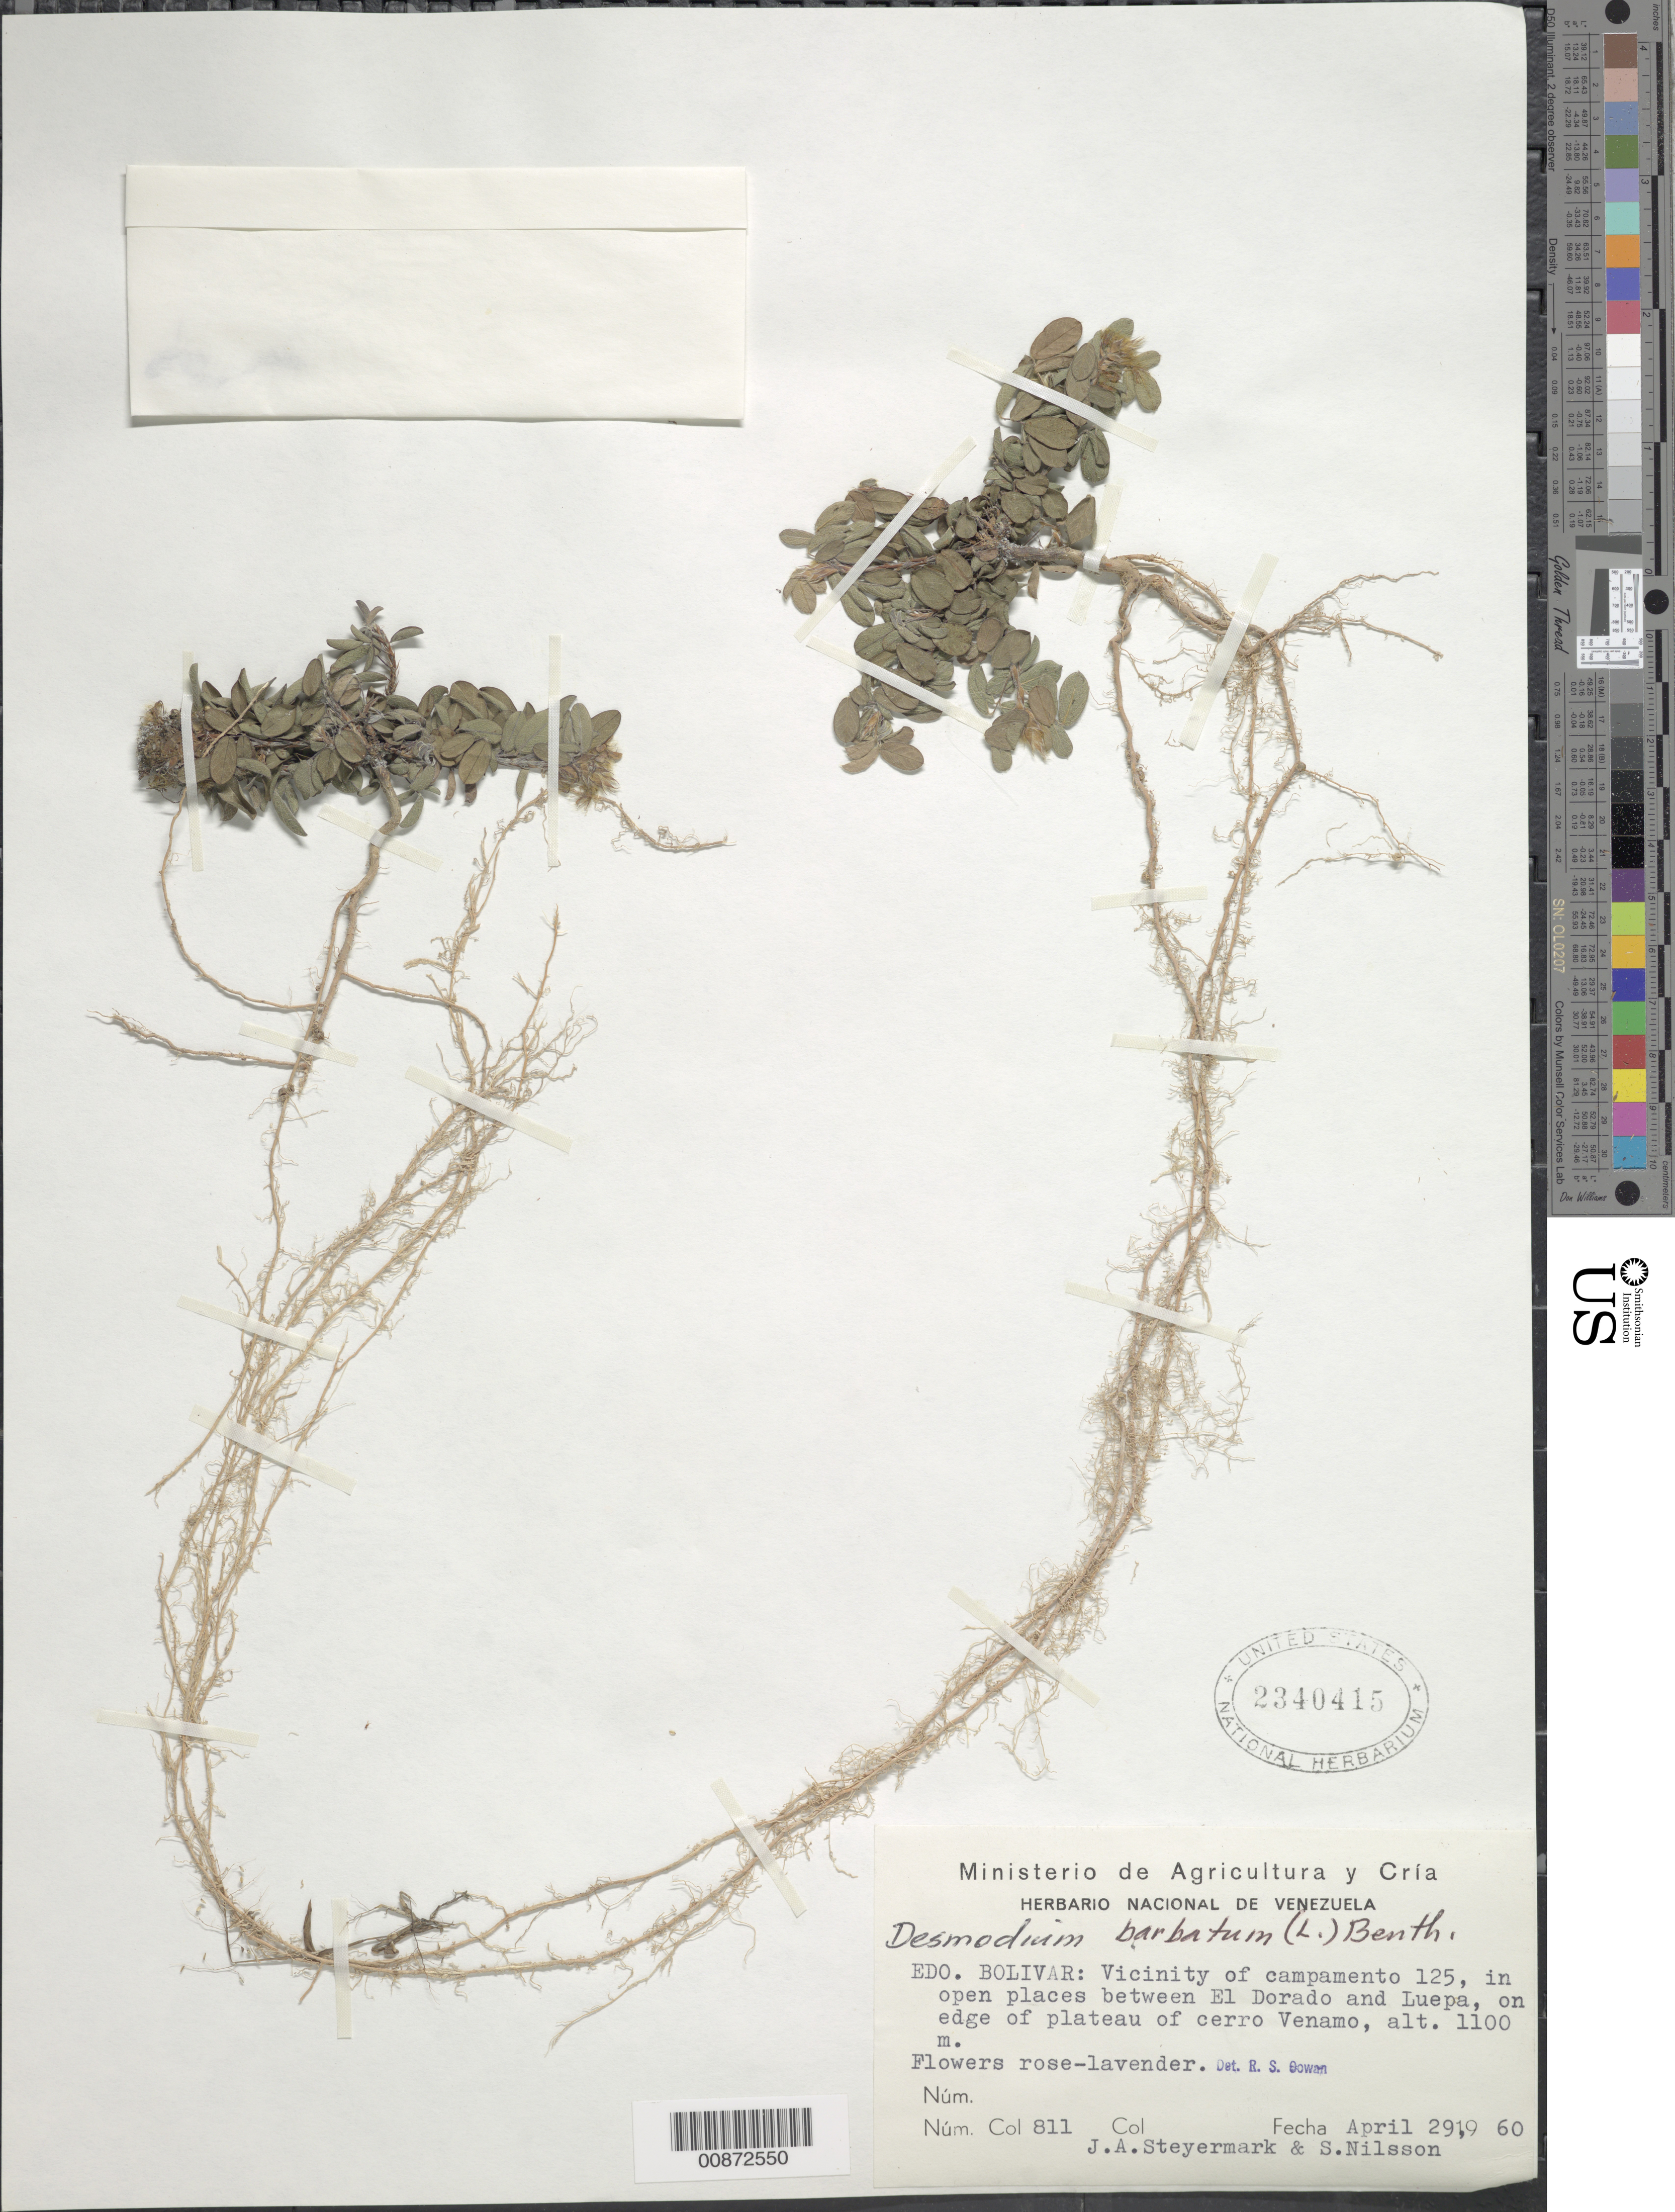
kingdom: Plantae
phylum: Tracheophyta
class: Magnoliopsida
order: Fabales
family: Fabaceae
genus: Grona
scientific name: Grona barbata var. barbata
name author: (L.) H. Ohashi & K. Ohashi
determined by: Strong, Mark T., (BOT), Smithsonian Institution - National Museum of Natural History (UNITED STATES)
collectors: J. Steyermark & S. Nilsson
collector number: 60 811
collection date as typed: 29-Apr-60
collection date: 1960-04-29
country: Venezuela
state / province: Bolívar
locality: Cerro Venamo, between Luepa and El Dorado, vicinity of campamento 125 at km 125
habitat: Open places; on edge of plateau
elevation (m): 1100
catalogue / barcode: US 2340415